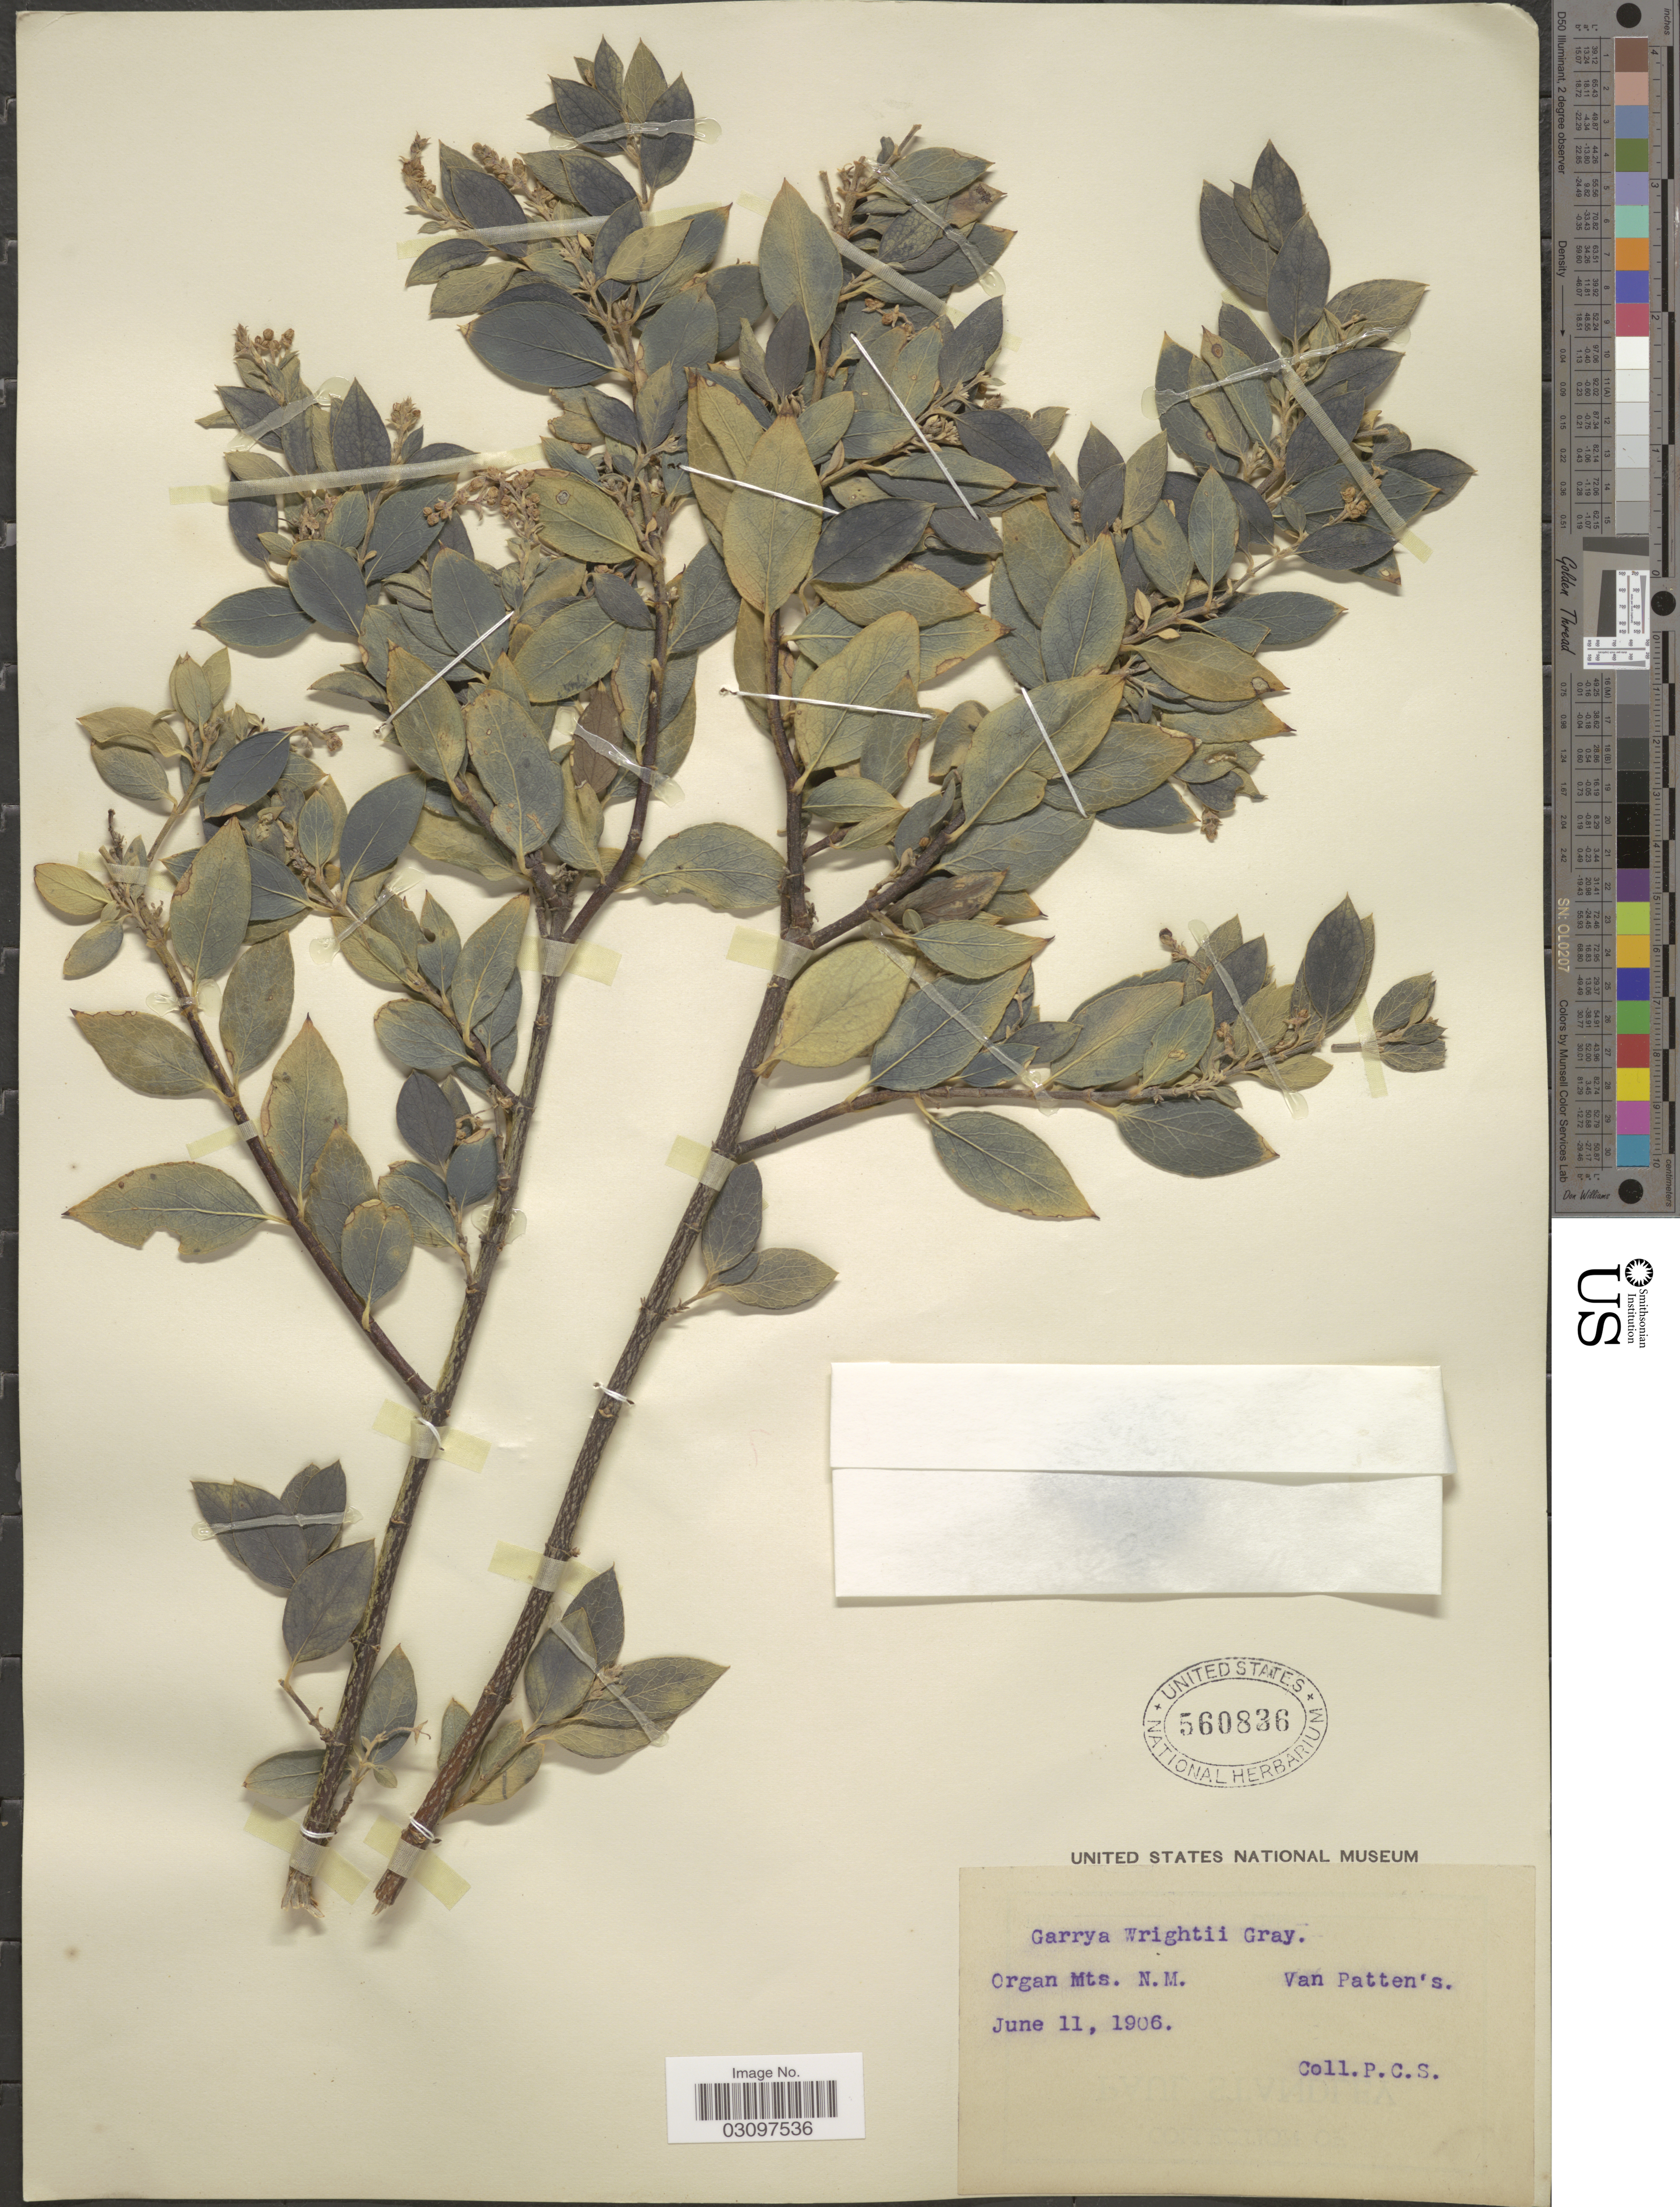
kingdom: Plantae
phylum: Tracheophyta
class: Magnoliopsida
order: Garryales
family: Garryaceae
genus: Garrya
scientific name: Garrya wrightii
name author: Torr.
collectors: P. C. S.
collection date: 1906-06-11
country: United States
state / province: New Mexico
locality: Organ Mts. Van Patten's.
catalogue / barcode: US 560836